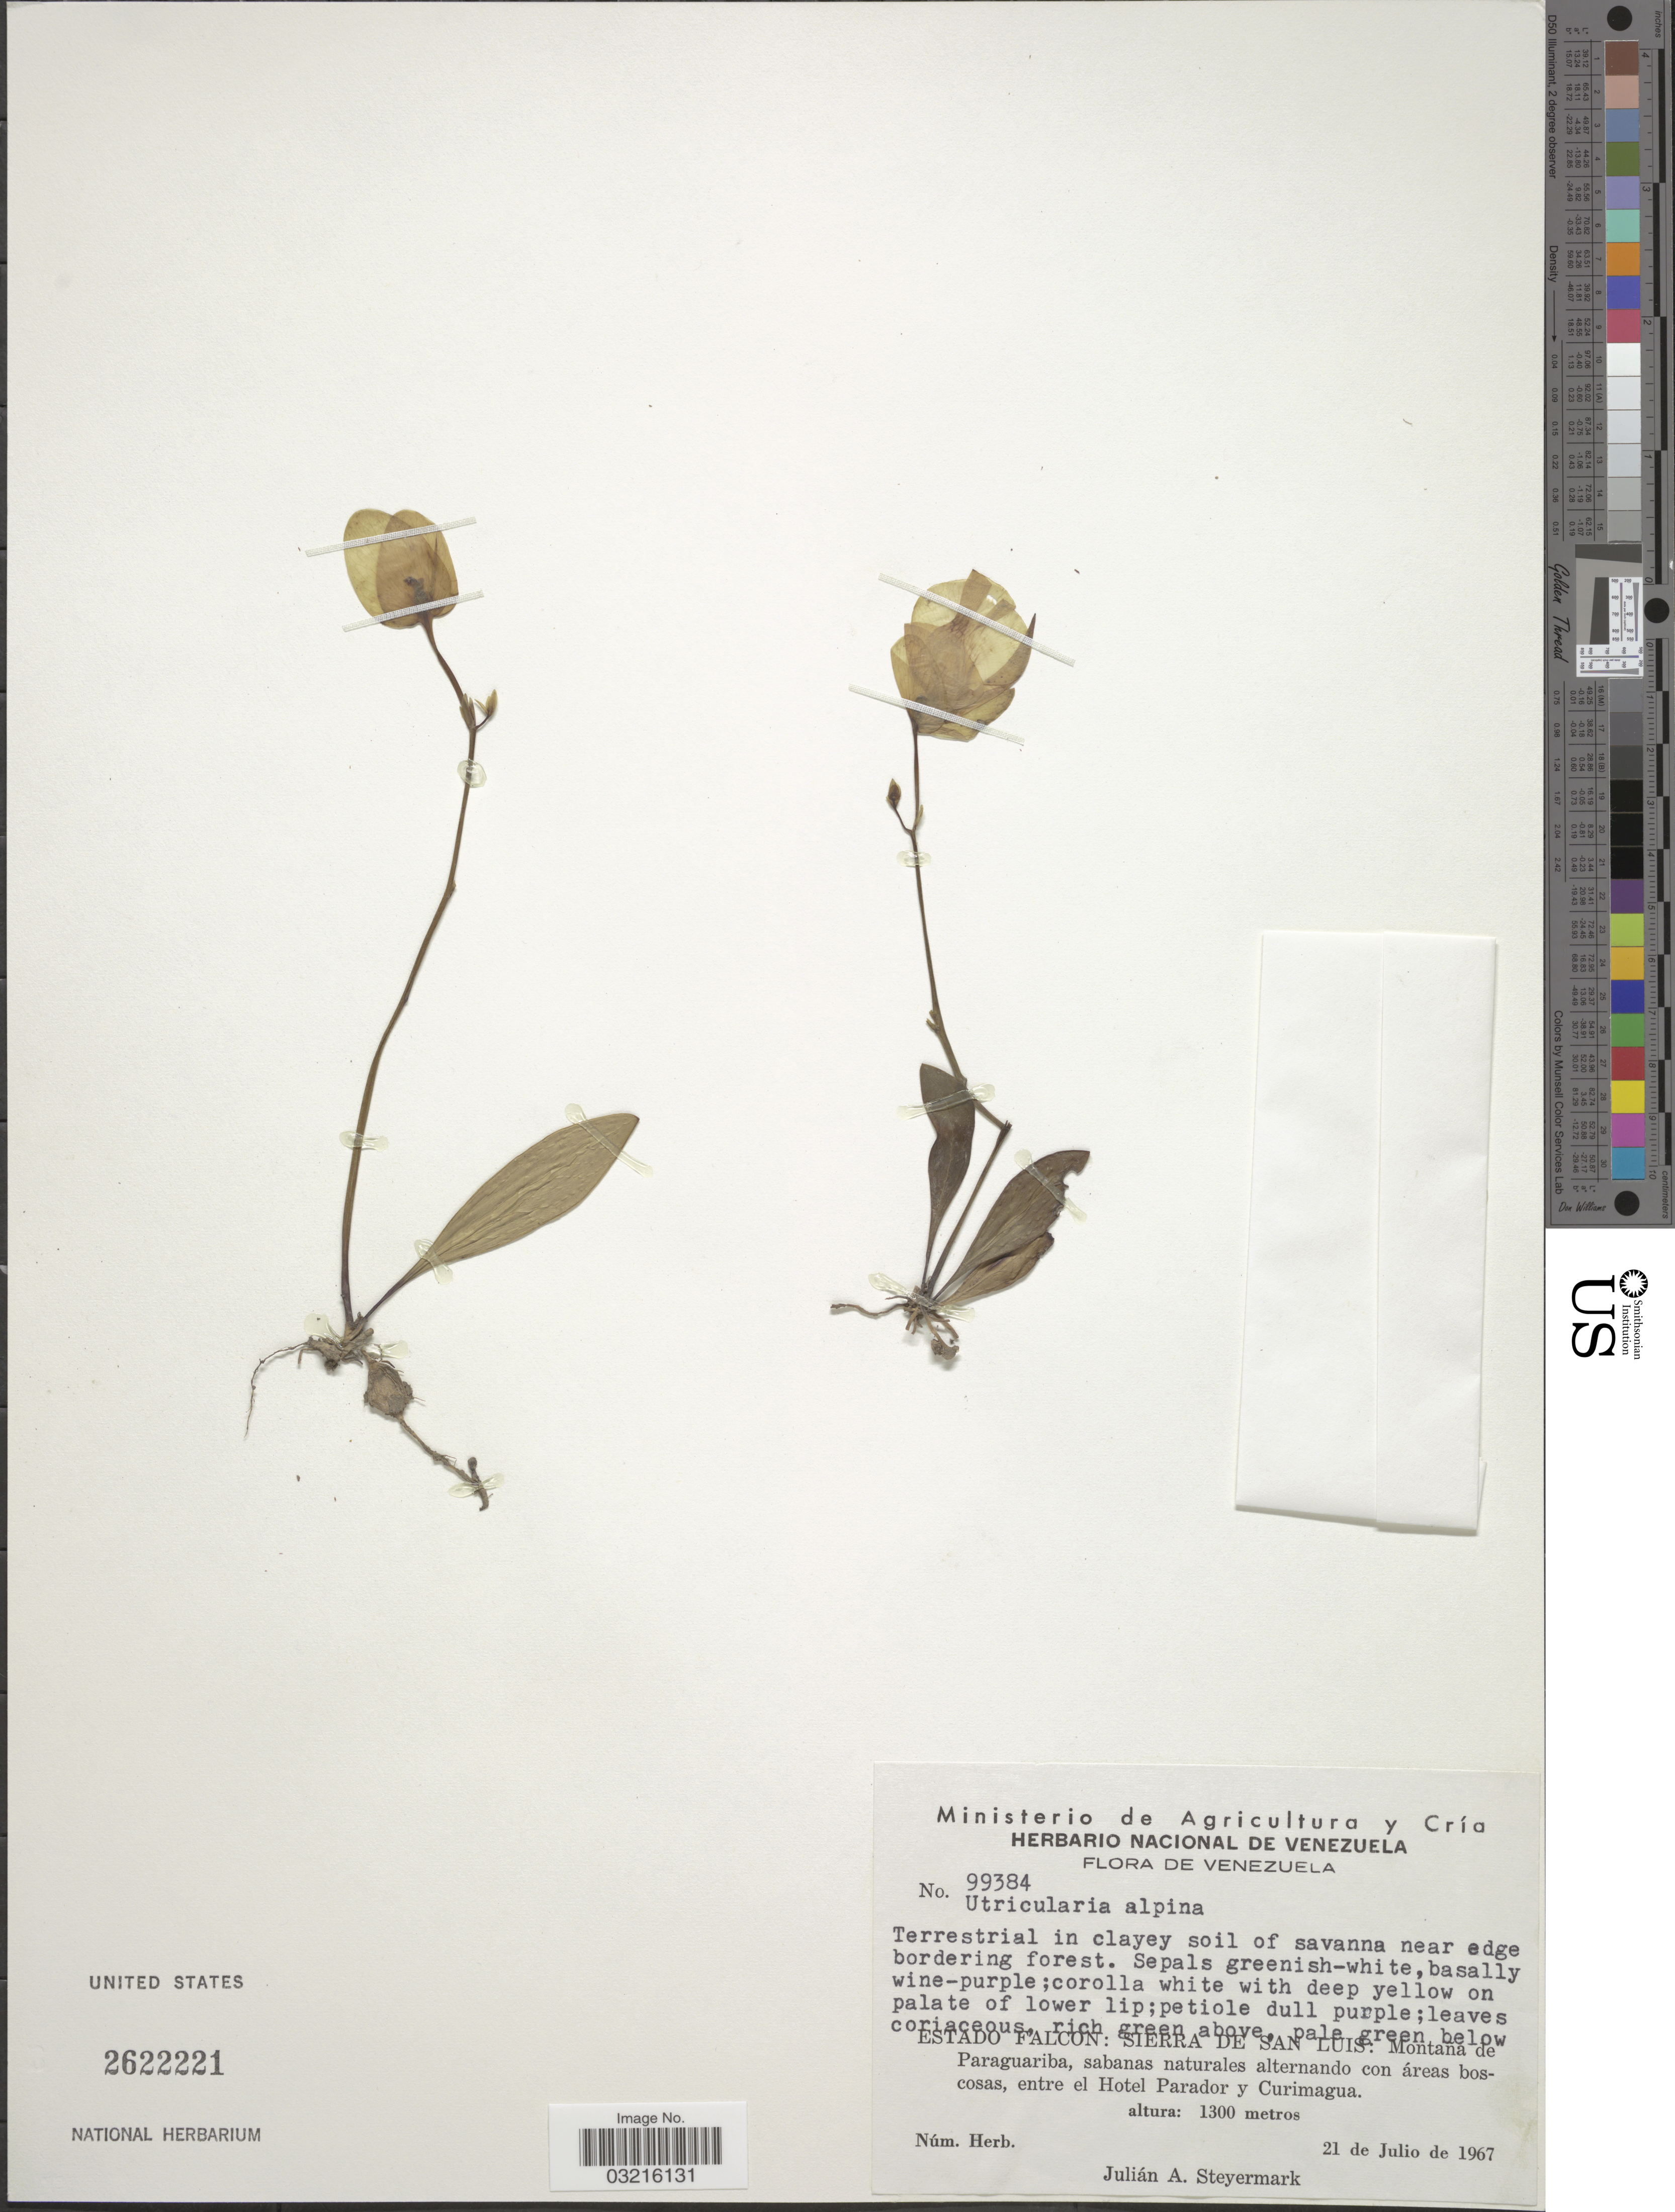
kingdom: Plantae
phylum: Tracheophyta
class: Magnoliopsida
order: Lamiales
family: Lentibulariaceae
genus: Utricularia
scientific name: Utricularia alpina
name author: Jacq.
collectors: J. Steyermark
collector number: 99384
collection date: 1967-07-21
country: Venezuela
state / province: Falcón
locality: Sierra de San Luis: Montana de Paraguariba, sabanas naturales alternando con áreas boscasas, entre el Hotel Parador y Curimagua.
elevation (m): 1300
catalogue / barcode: US 2622221